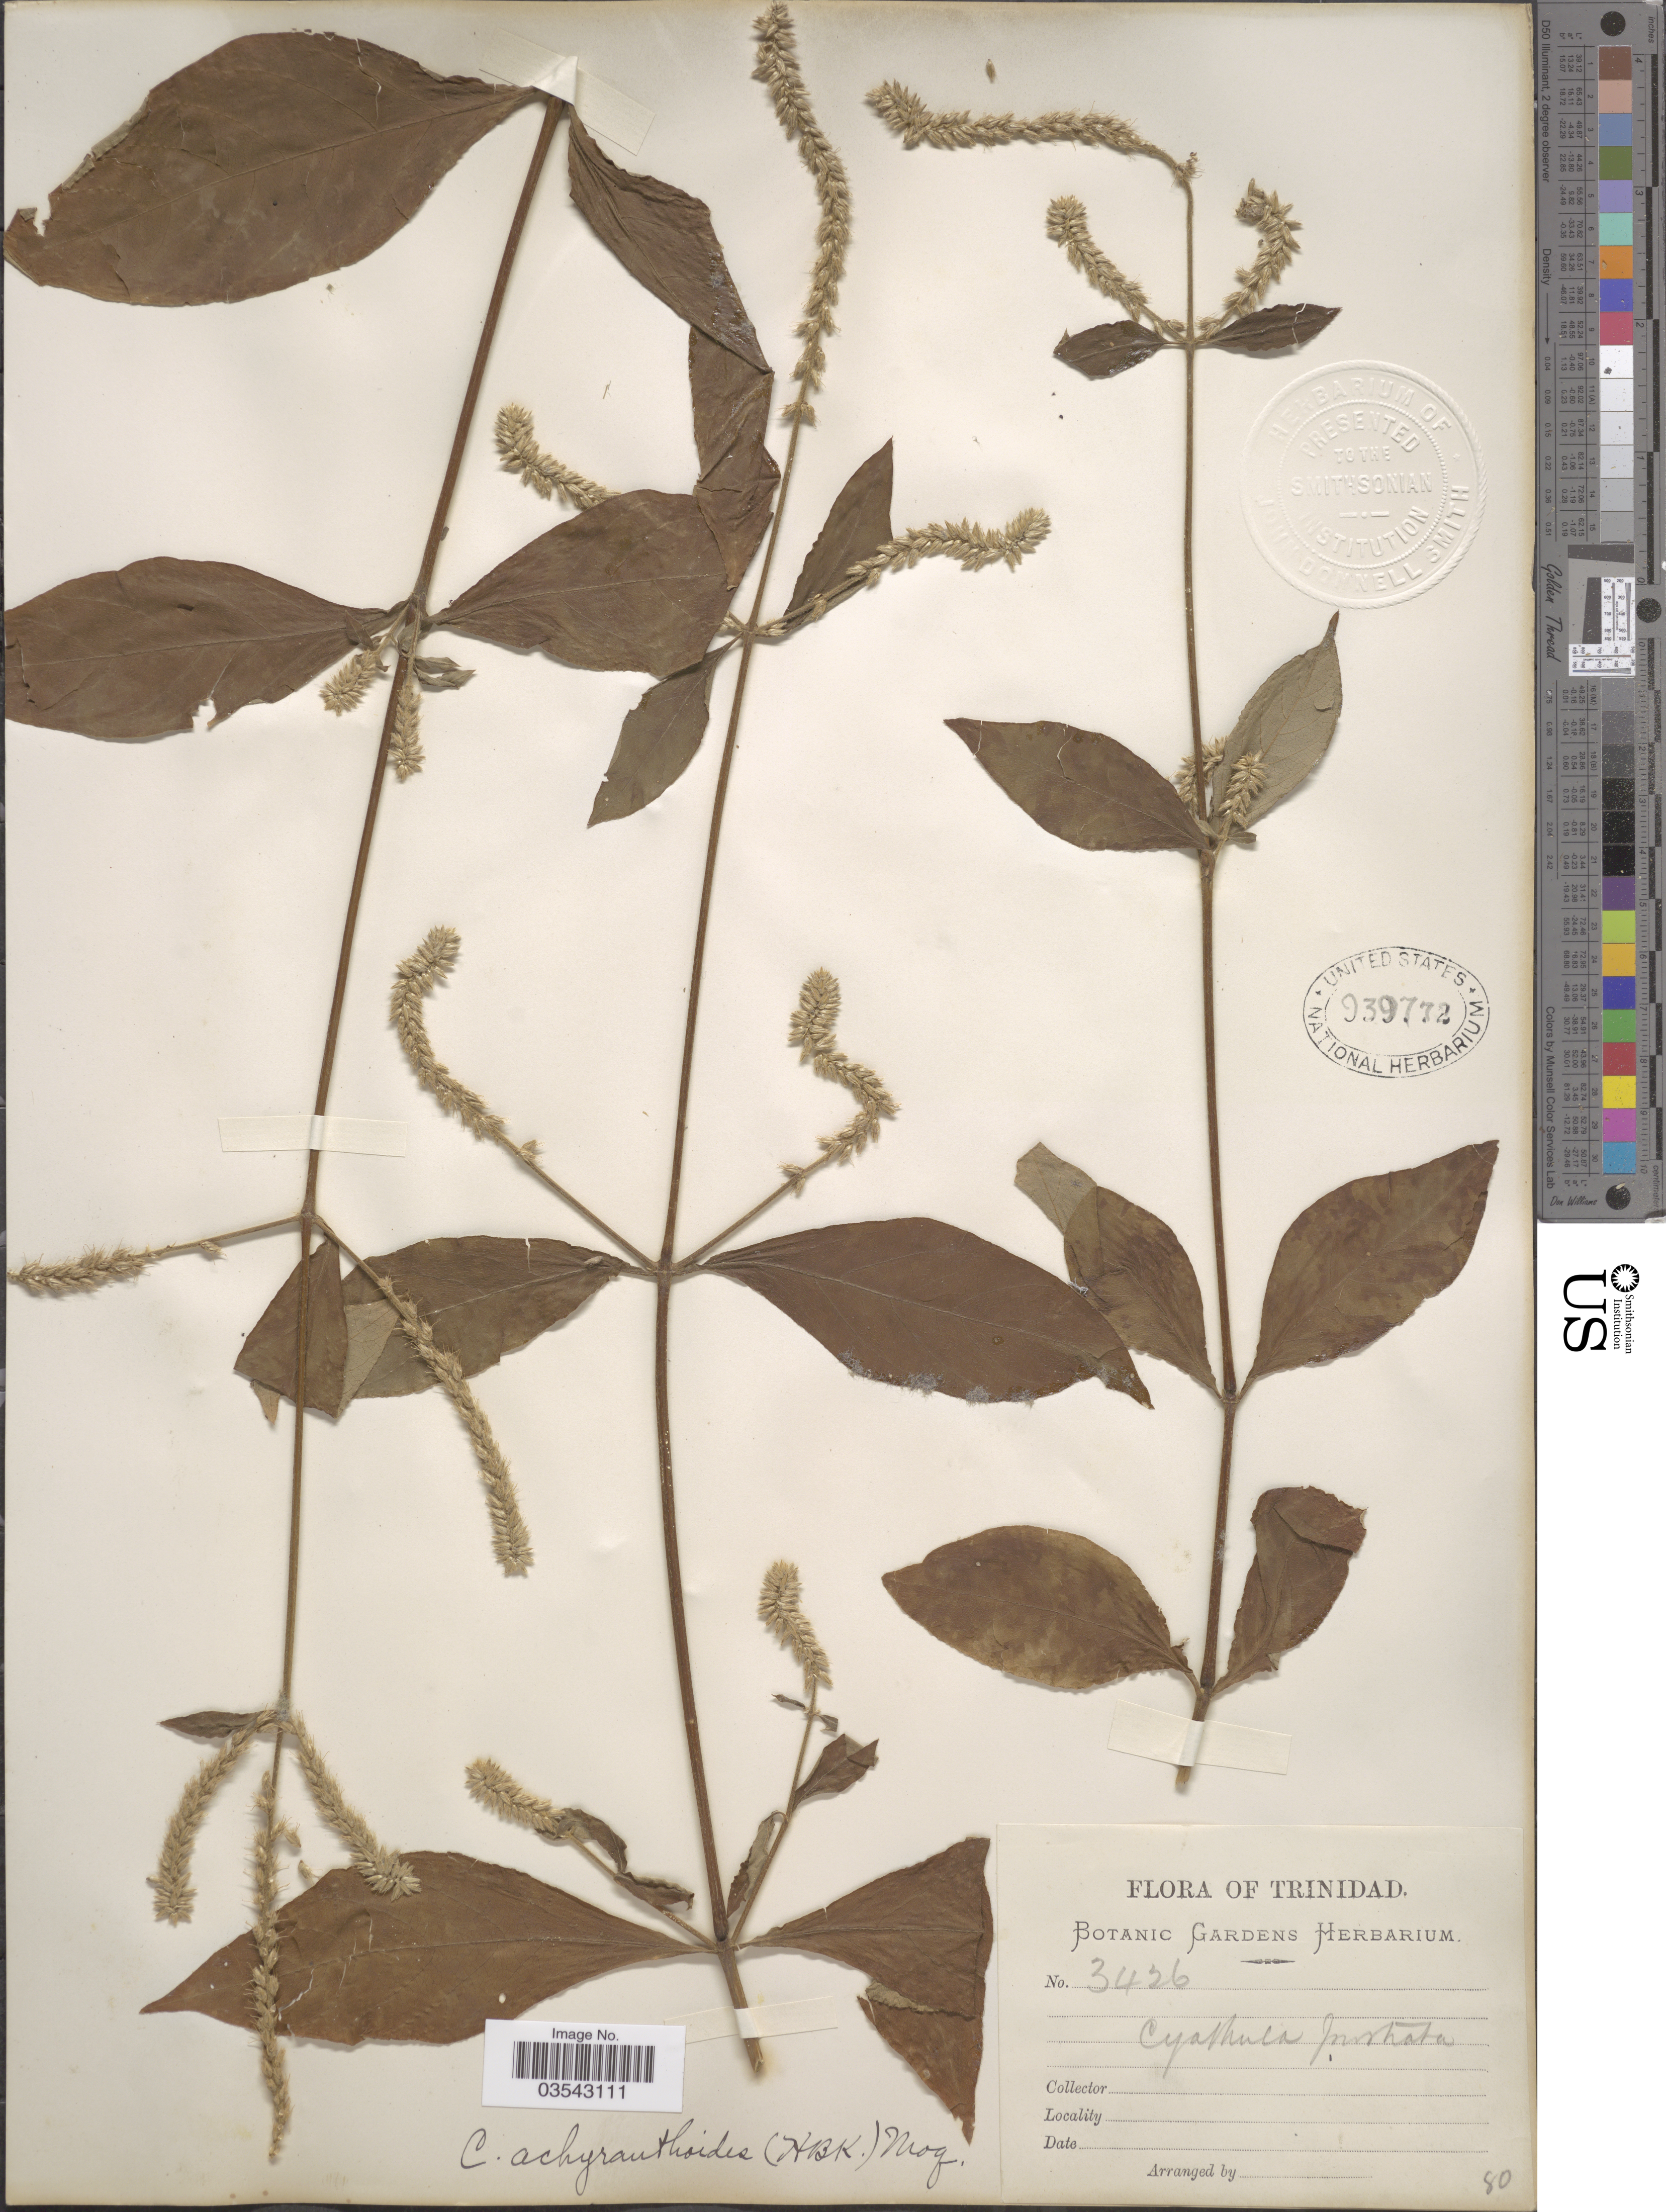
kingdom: Plantae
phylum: Tracheophyta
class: Magnoliopsida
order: Caryophyllales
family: Amaranthaceae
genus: Cyathula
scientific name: Cyathula achyranthoides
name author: (Kunth) Moq.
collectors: ex herb. Botanic Gardens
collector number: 3426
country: Trinidad and Tobago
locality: Trinidad.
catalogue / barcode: US 939772